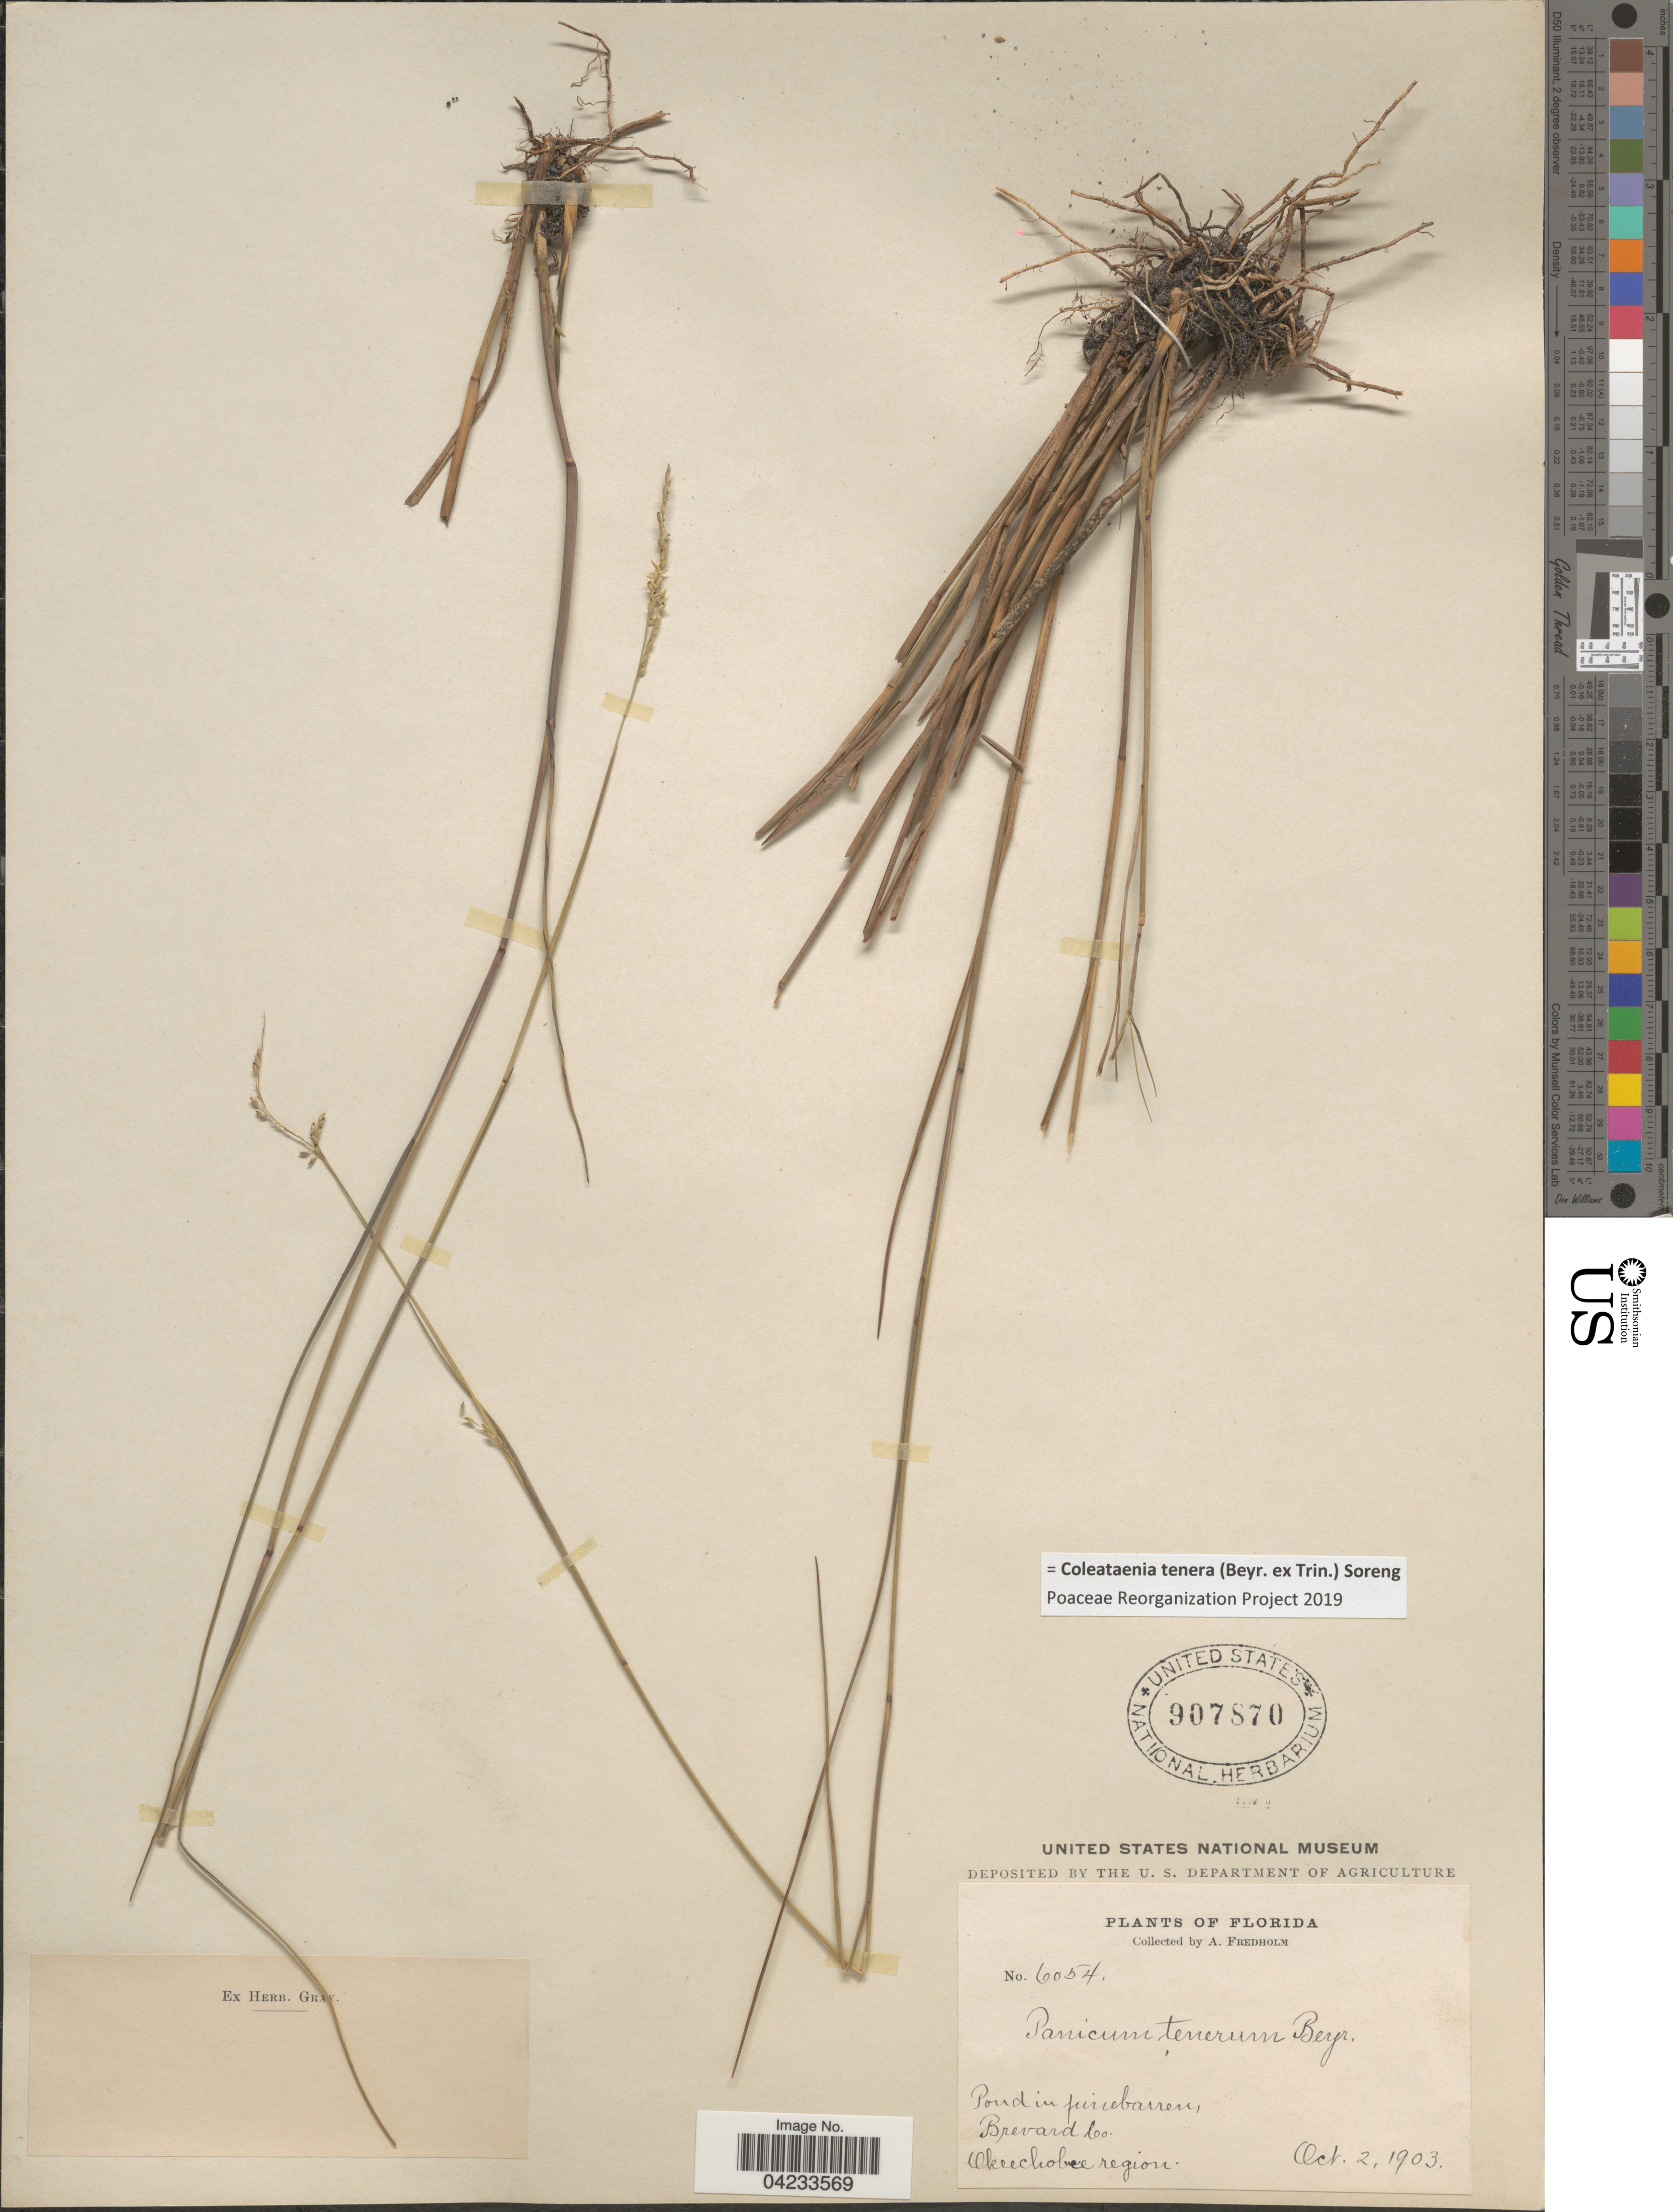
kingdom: Plantae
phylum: Tracheophyta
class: Liliopsida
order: Poales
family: Poaceae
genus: Coleataenia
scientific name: Coleataenia tenera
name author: (Beyr. ex Trin.) Soreng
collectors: A. Fredholm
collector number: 6054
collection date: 1903-10-02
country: United States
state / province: Florida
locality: Brevard Co. Okeechobee region.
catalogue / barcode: US 907870